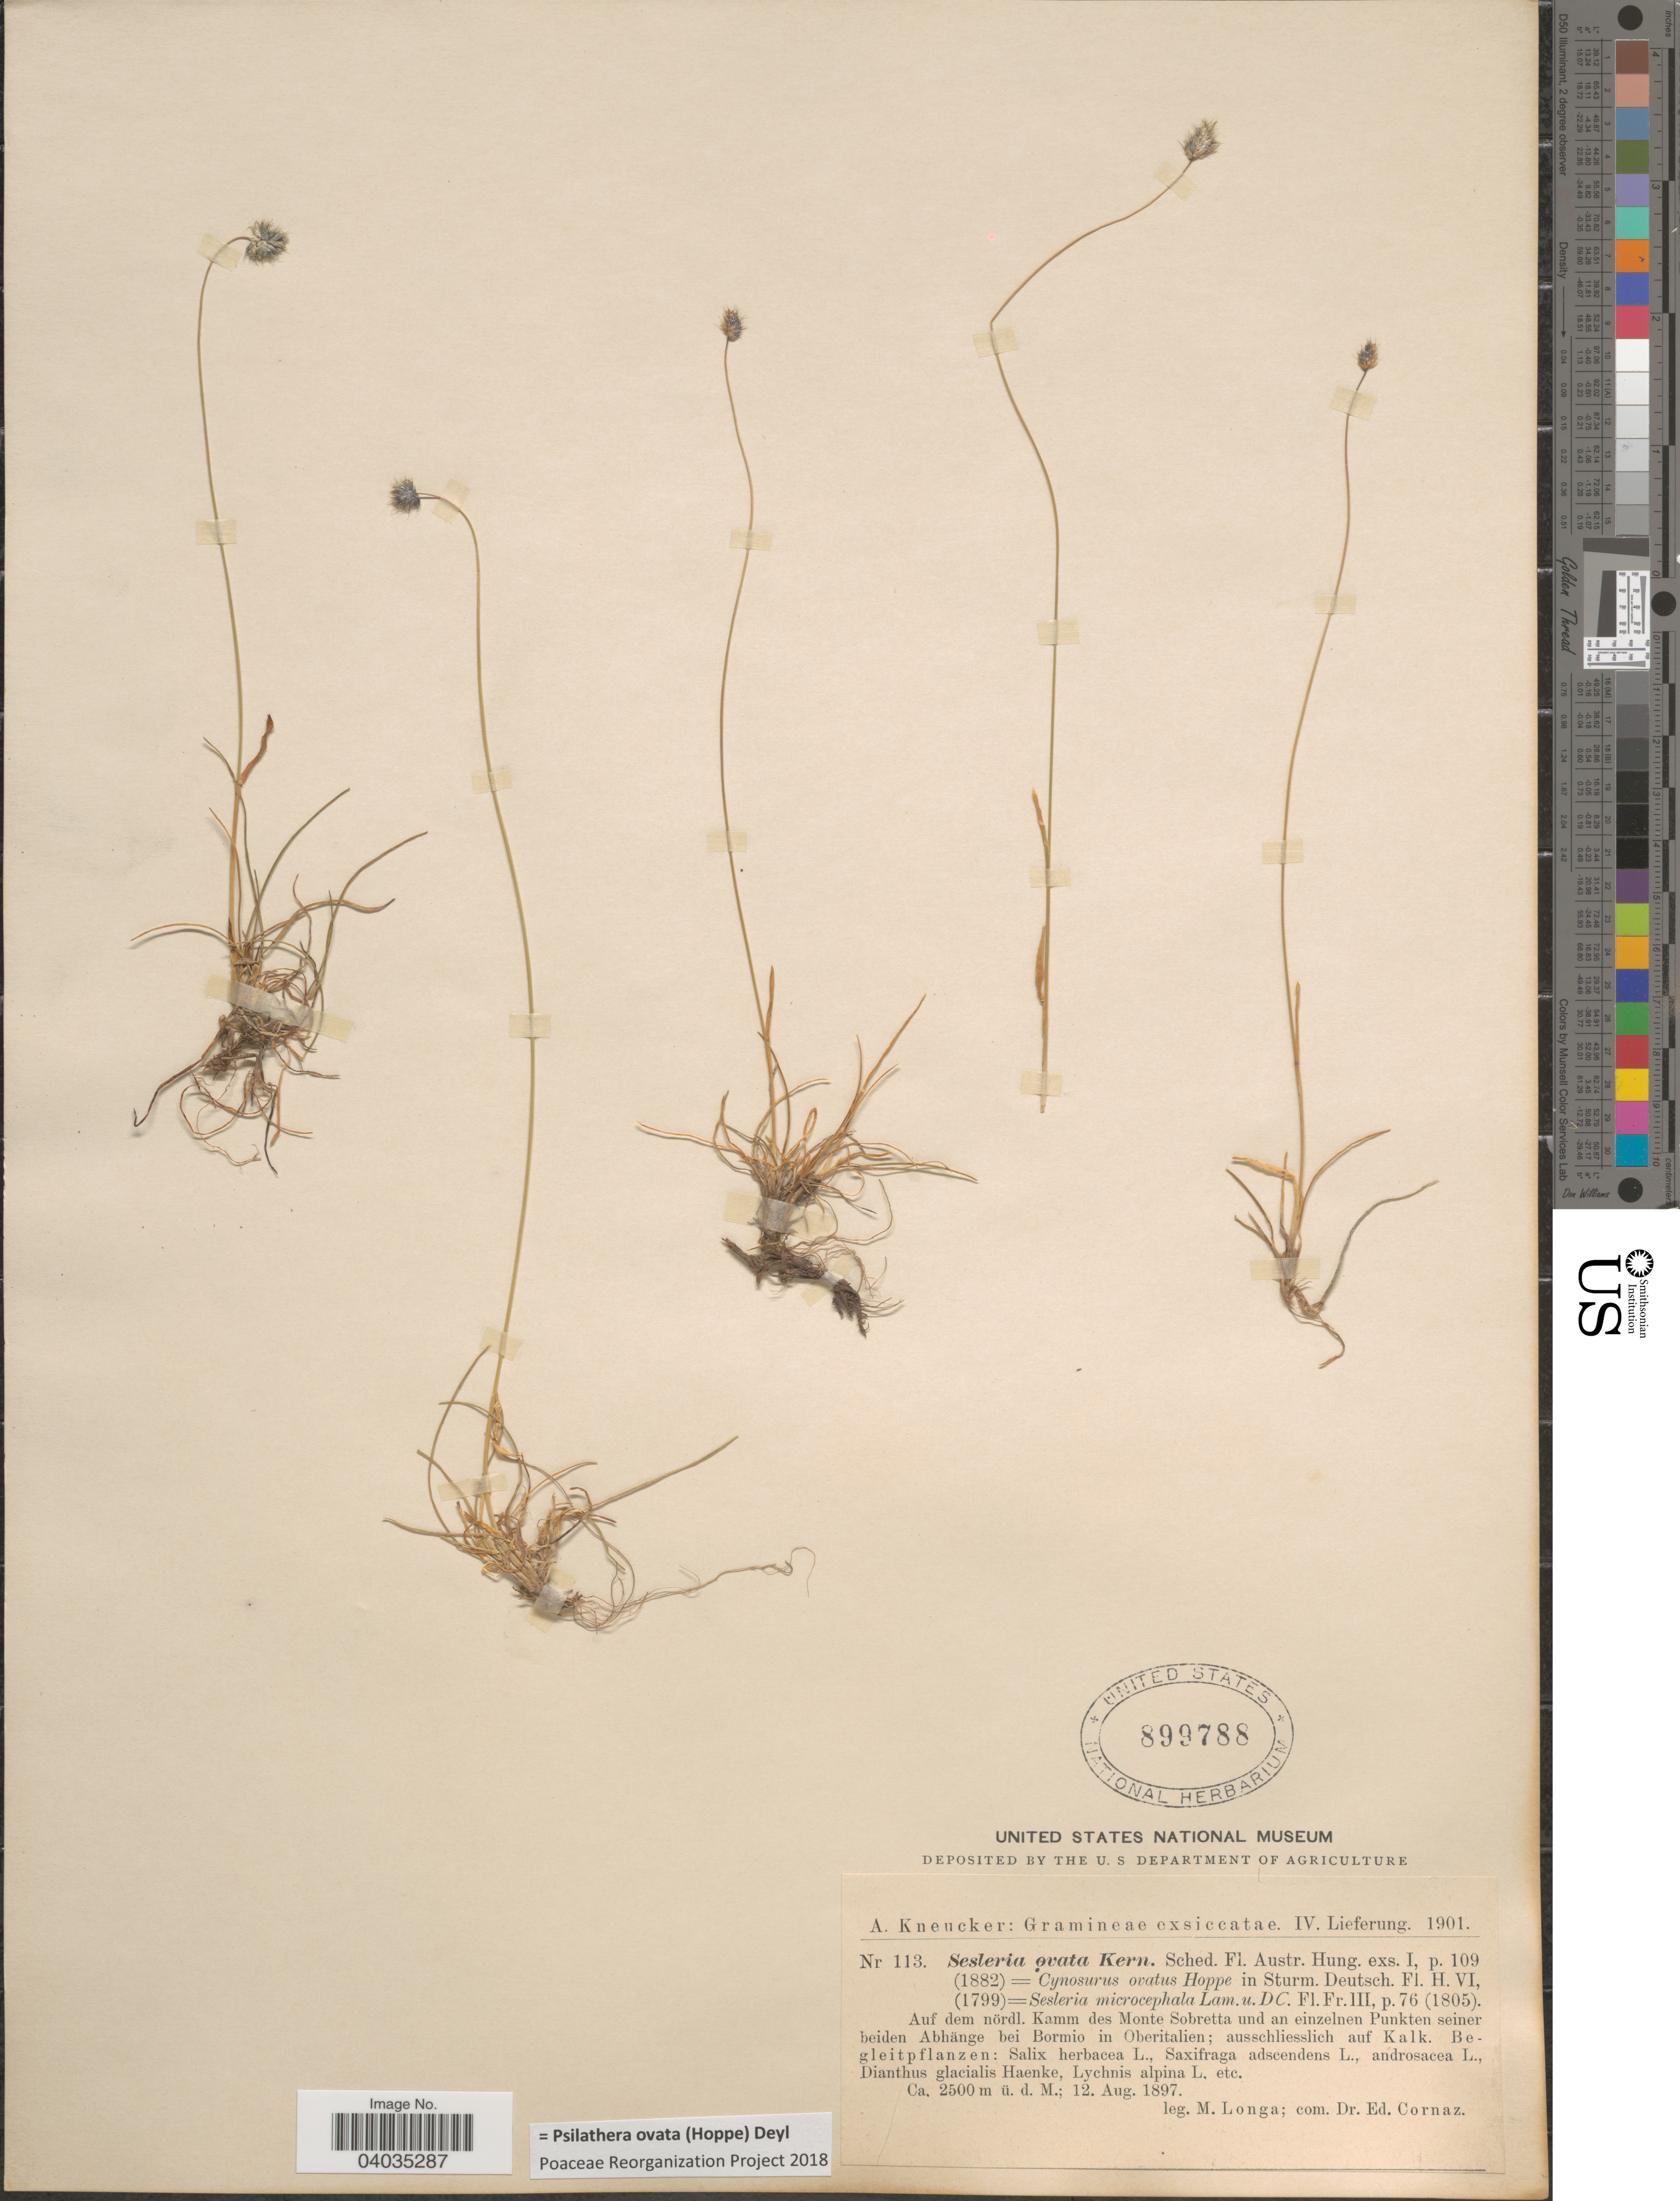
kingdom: Plantae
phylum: Tracheophyta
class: Liliopsida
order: Poales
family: Poaceae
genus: Psilathera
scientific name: Psilathera ovata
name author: (Hoppe) Deyl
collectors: M. Longa & E. Cornaz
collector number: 113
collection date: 1897-08-12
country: Italy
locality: Auf dem nördl, Kamm des Monte Sobretta und an einzelnen Punkten seiner beiden Abhänge bei Bormio in Oberitalien; ausschliesslich auf Kalk.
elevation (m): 2500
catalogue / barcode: US 899788